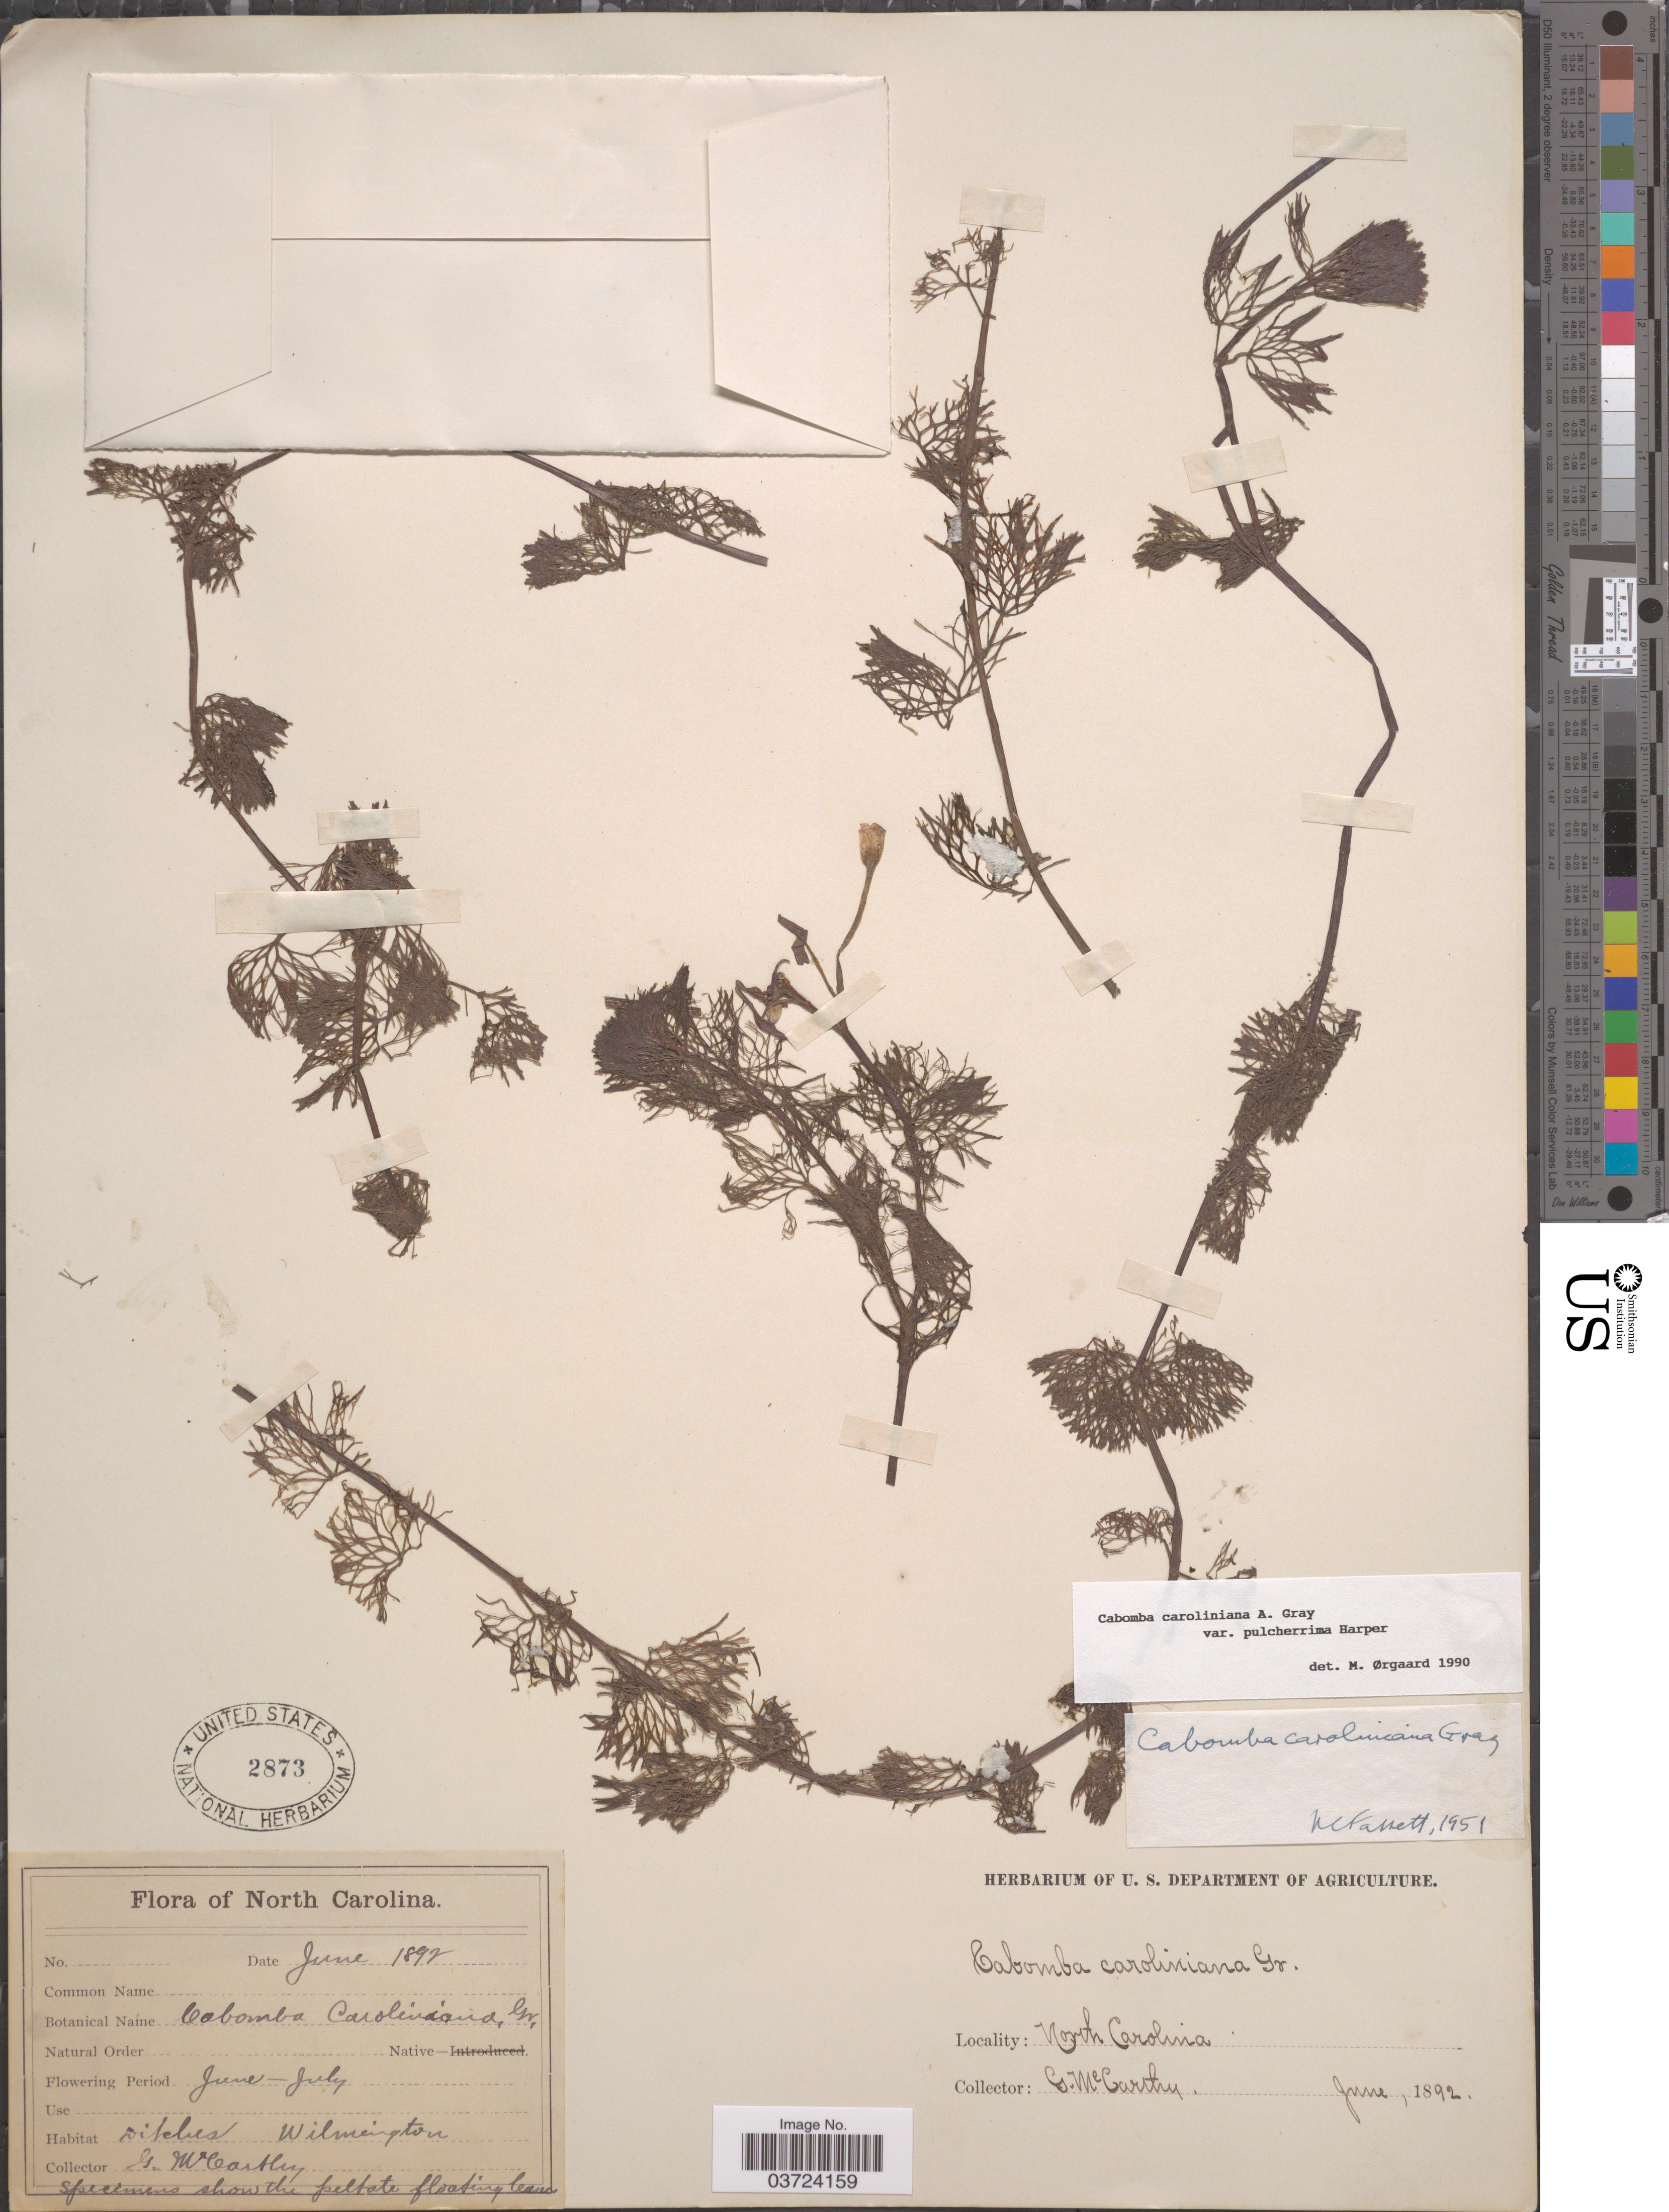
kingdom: Plantae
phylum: Tracheophyta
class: Magnoliopsida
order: Nymphaeales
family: Cabombaceae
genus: Cabomba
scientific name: Cabomba caroliniana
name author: A. Gray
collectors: G. McCarthy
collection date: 1892-06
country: United States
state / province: North Carolina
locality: Wilmington.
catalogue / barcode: US 2873